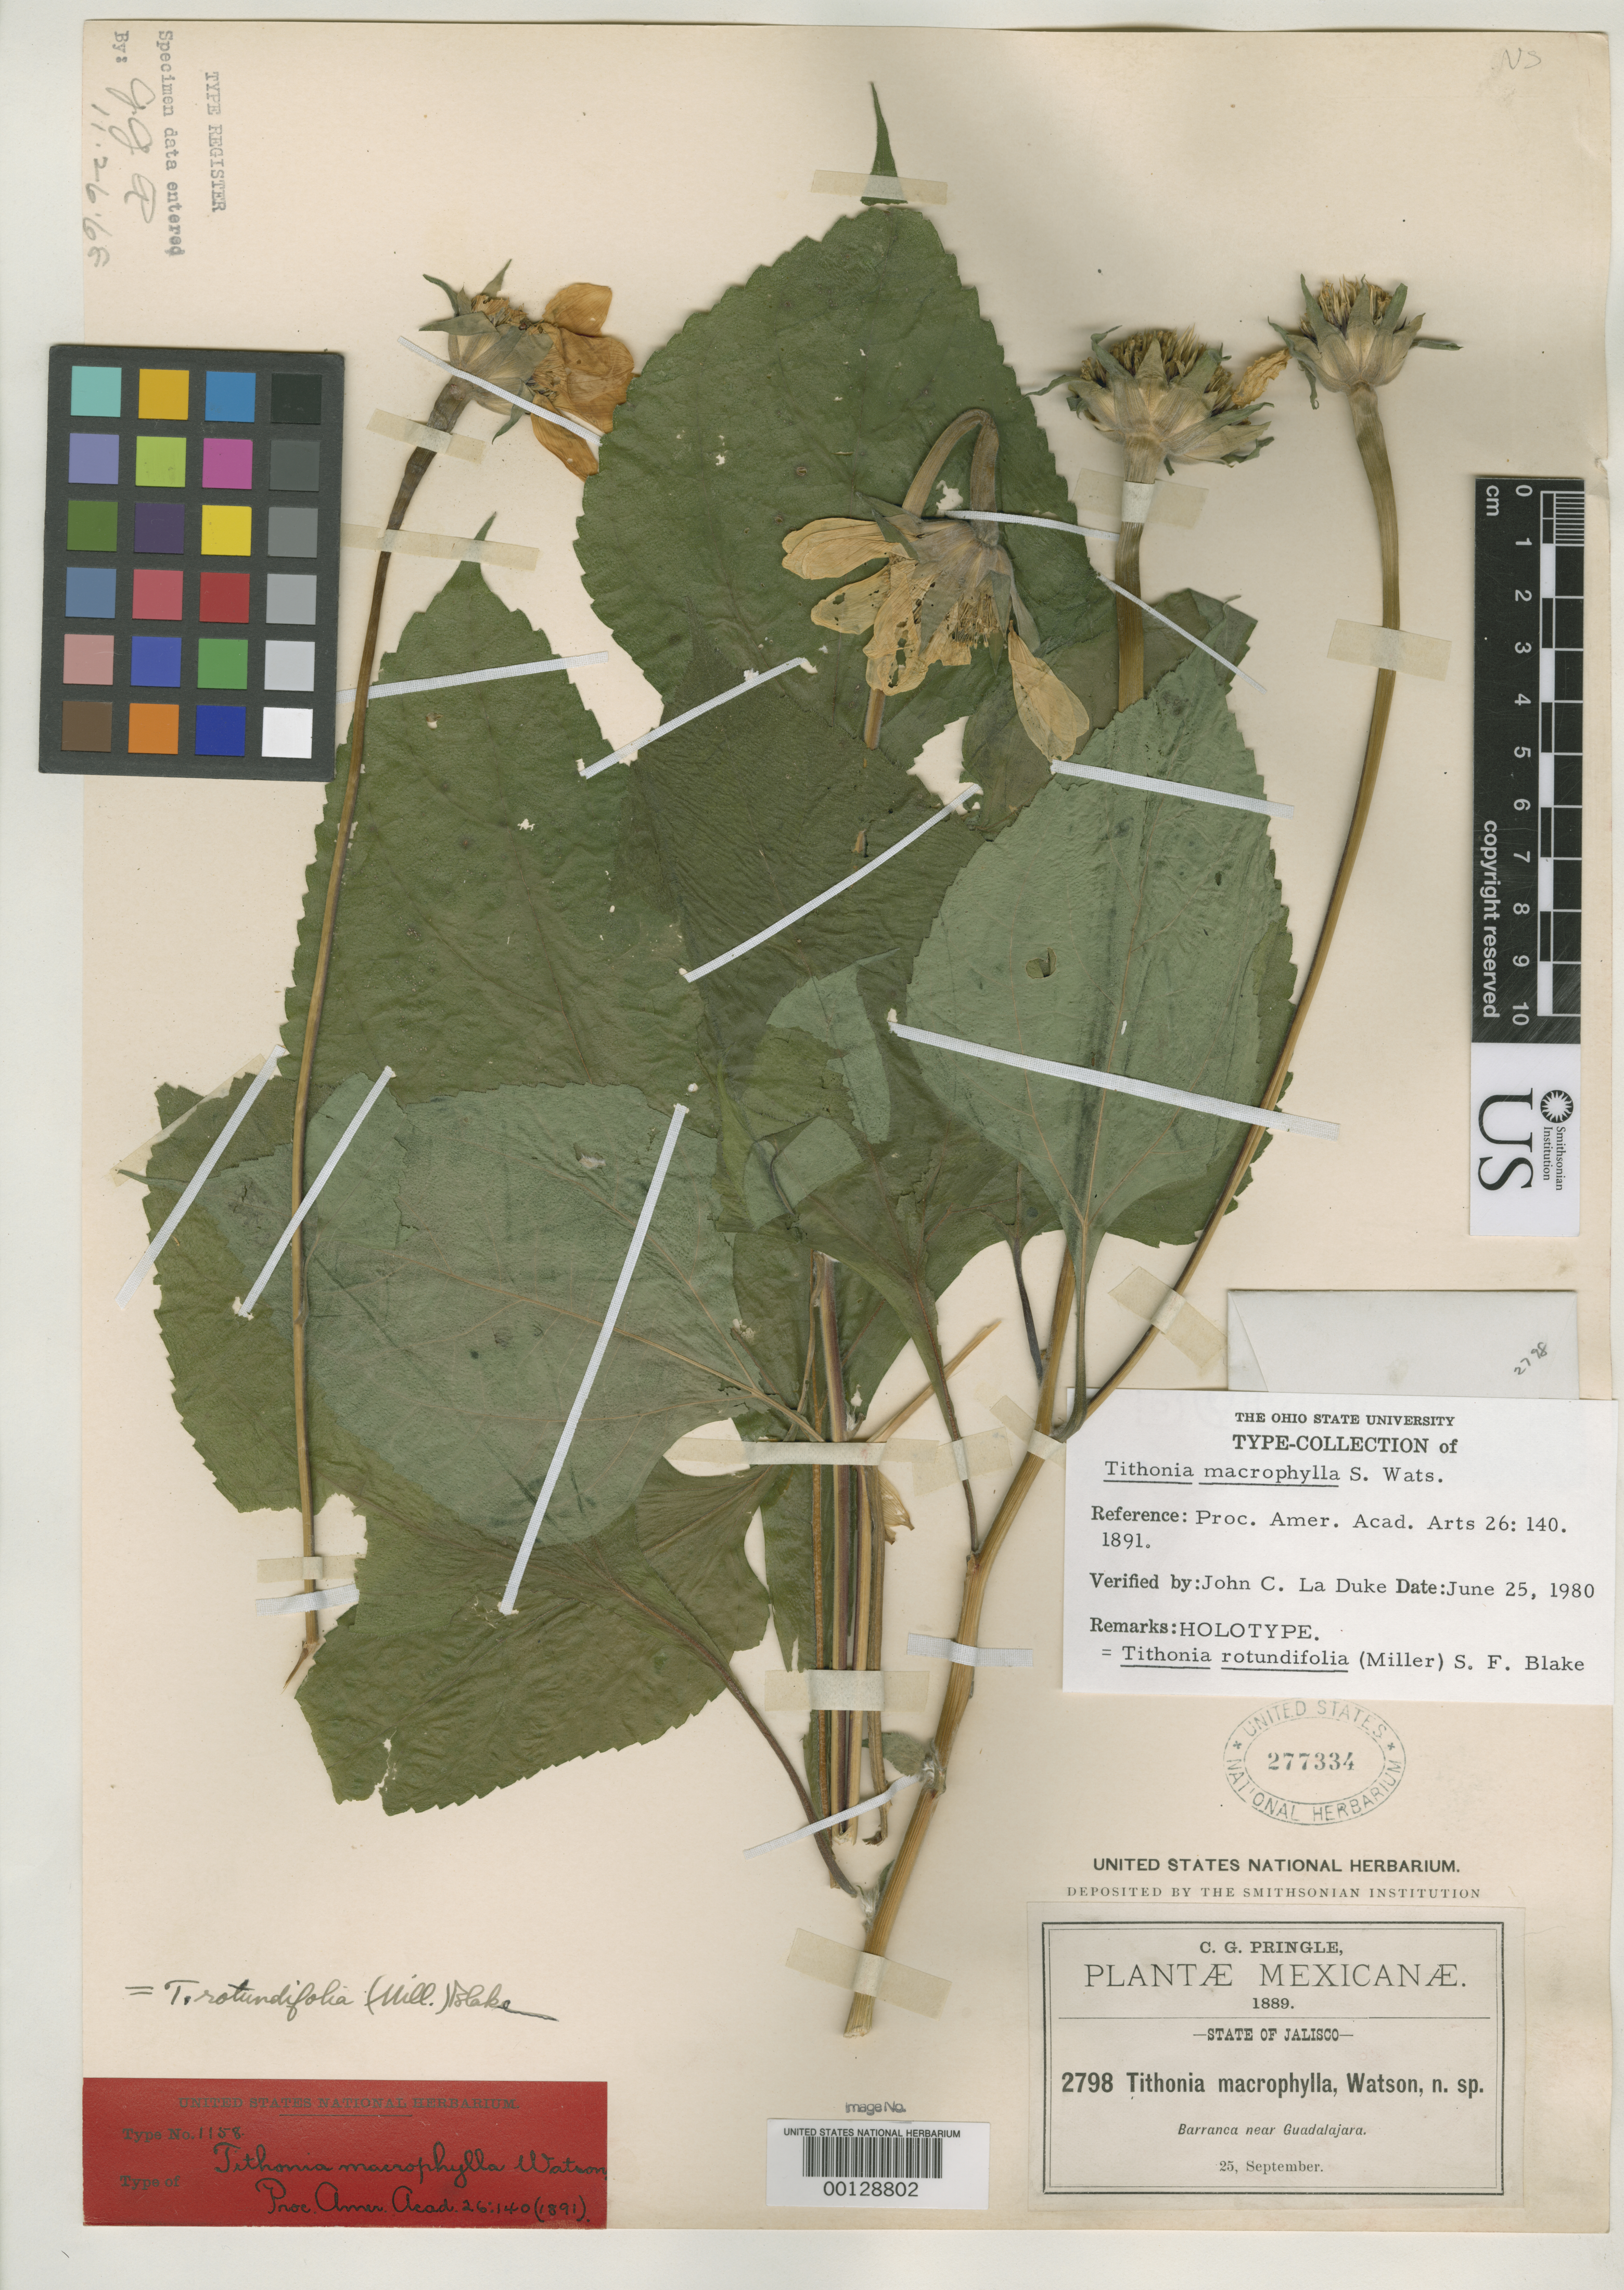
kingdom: Plantae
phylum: Tracheophyta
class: Magnoliopsida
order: Asterales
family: Asteraceae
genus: Tithonia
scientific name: Tithonia macrophylla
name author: S. Watson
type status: Type Collection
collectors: C. G. Pringle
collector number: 2798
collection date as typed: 25 Sep 1889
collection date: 1889-09-25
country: Mexico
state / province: Jalisco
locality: Barranca near Guadalajara.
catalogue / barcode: US 277334